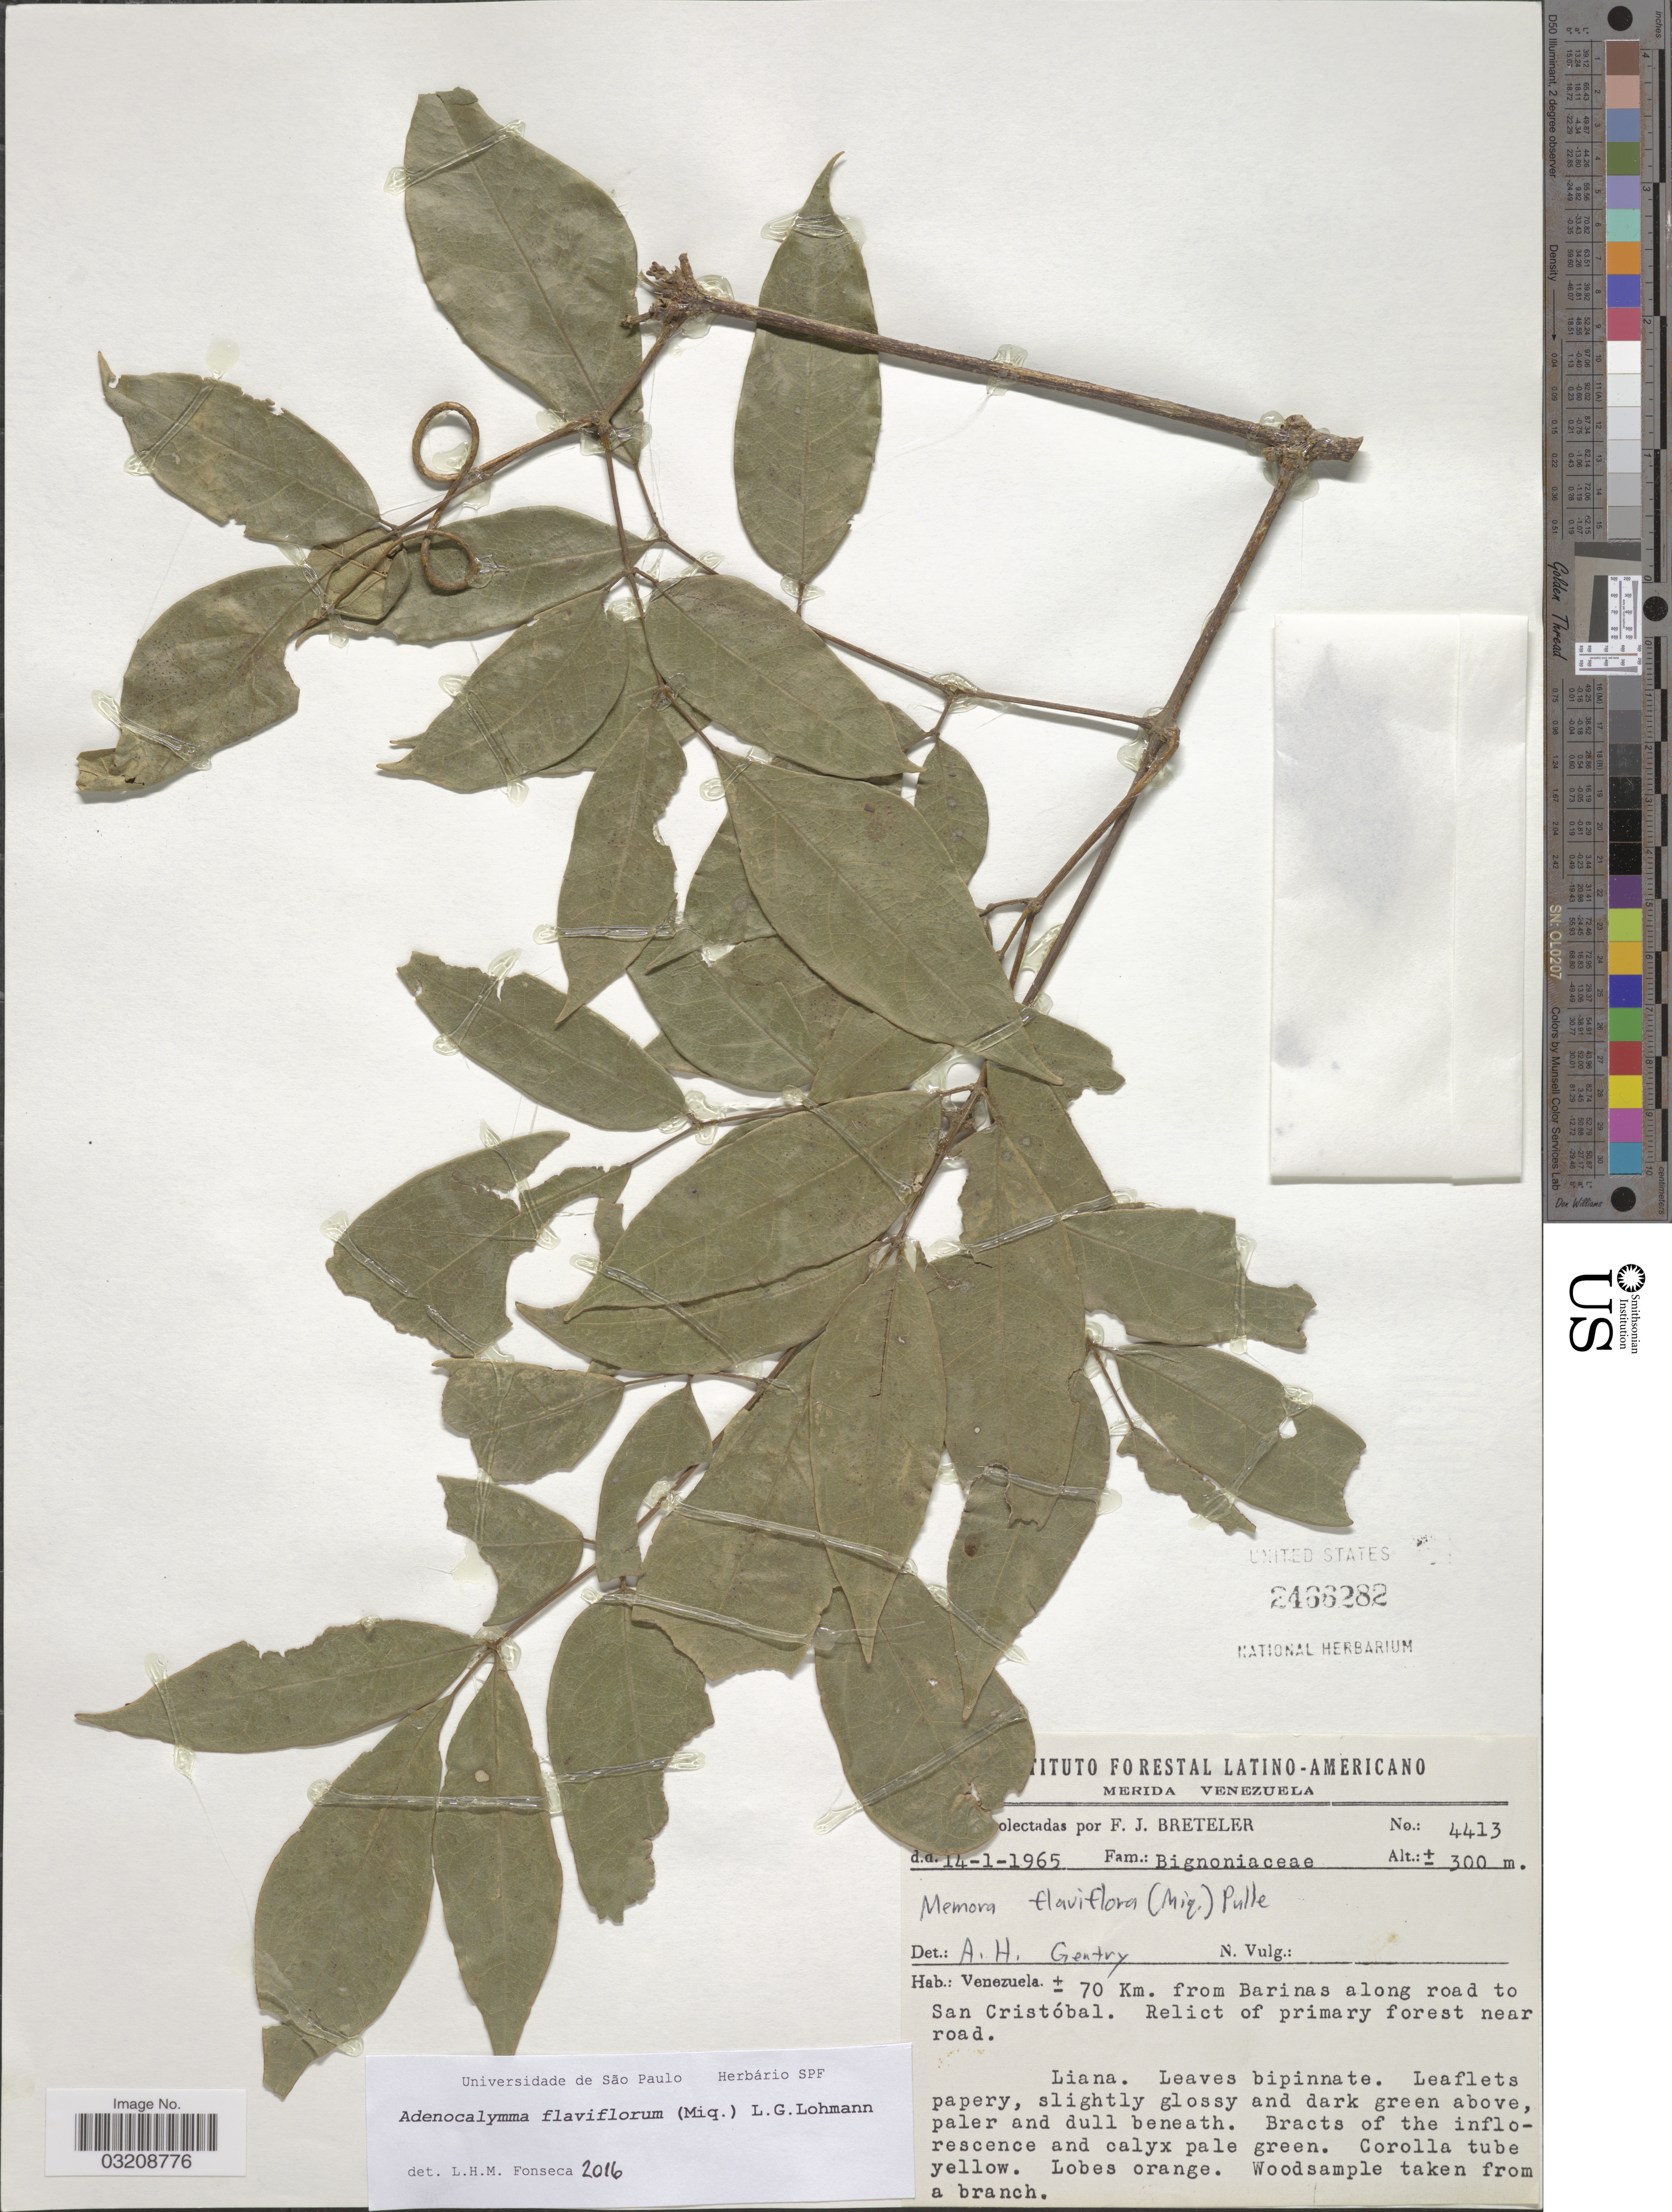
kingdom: Plantae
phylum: Tracheophyta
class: Magnoliopsida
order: Lamiales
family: Bignoniaceae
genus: Adenocalymma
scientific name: Adenocalymma moringifolium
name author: (DC.) L.G. Lohmann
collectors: F. J. Breteler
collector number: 4413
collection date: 1965-01-14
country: Venezuela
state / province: Barinas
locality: ± 70 Km. from Barinas along road to San Cristóbal.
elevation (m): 300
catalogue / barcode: US 2466282